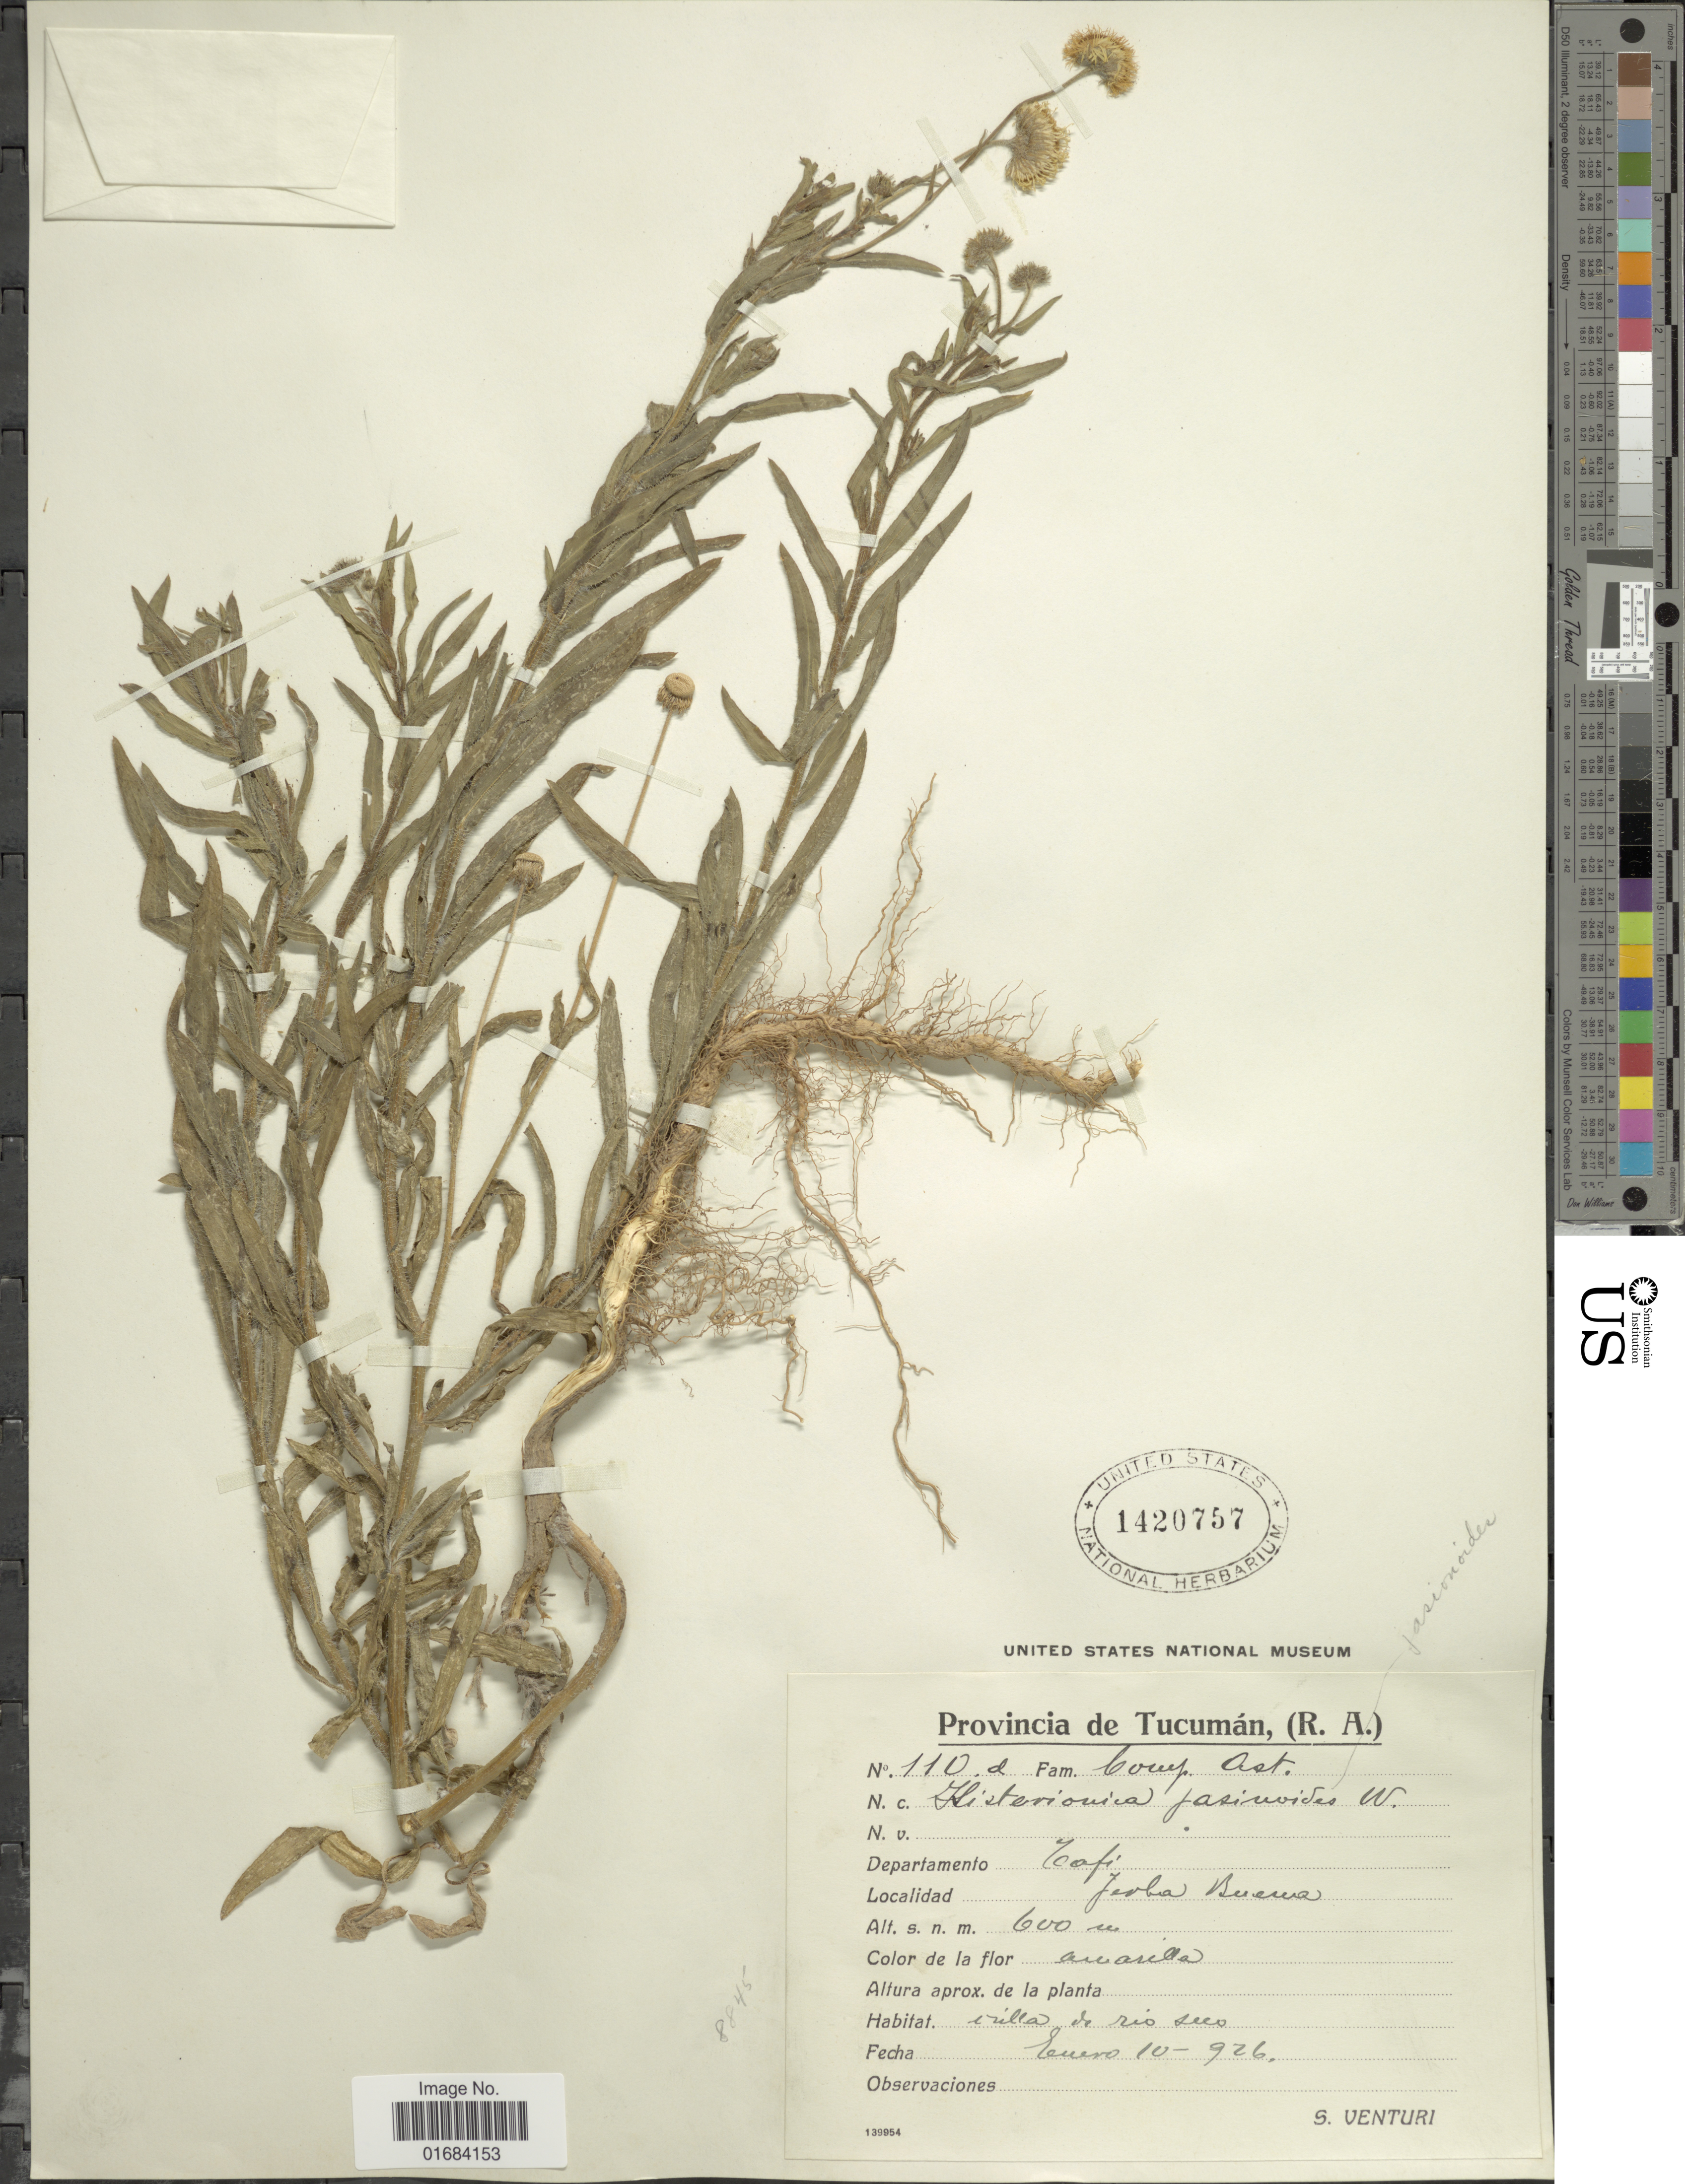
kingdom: Plantae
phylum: Tracheophyta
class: Magnoliopsida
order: Asterales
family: Asteraceae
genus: Hysterionica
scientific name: Hysterionica jasionoides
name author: Willd.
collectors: S. Venturi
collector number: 110d*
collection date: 1926-01-10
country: Argentina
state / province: Tucuman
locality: (R.A.), Departamento Tafi, Yerba Buena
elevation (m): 600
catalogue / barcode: US 1420757